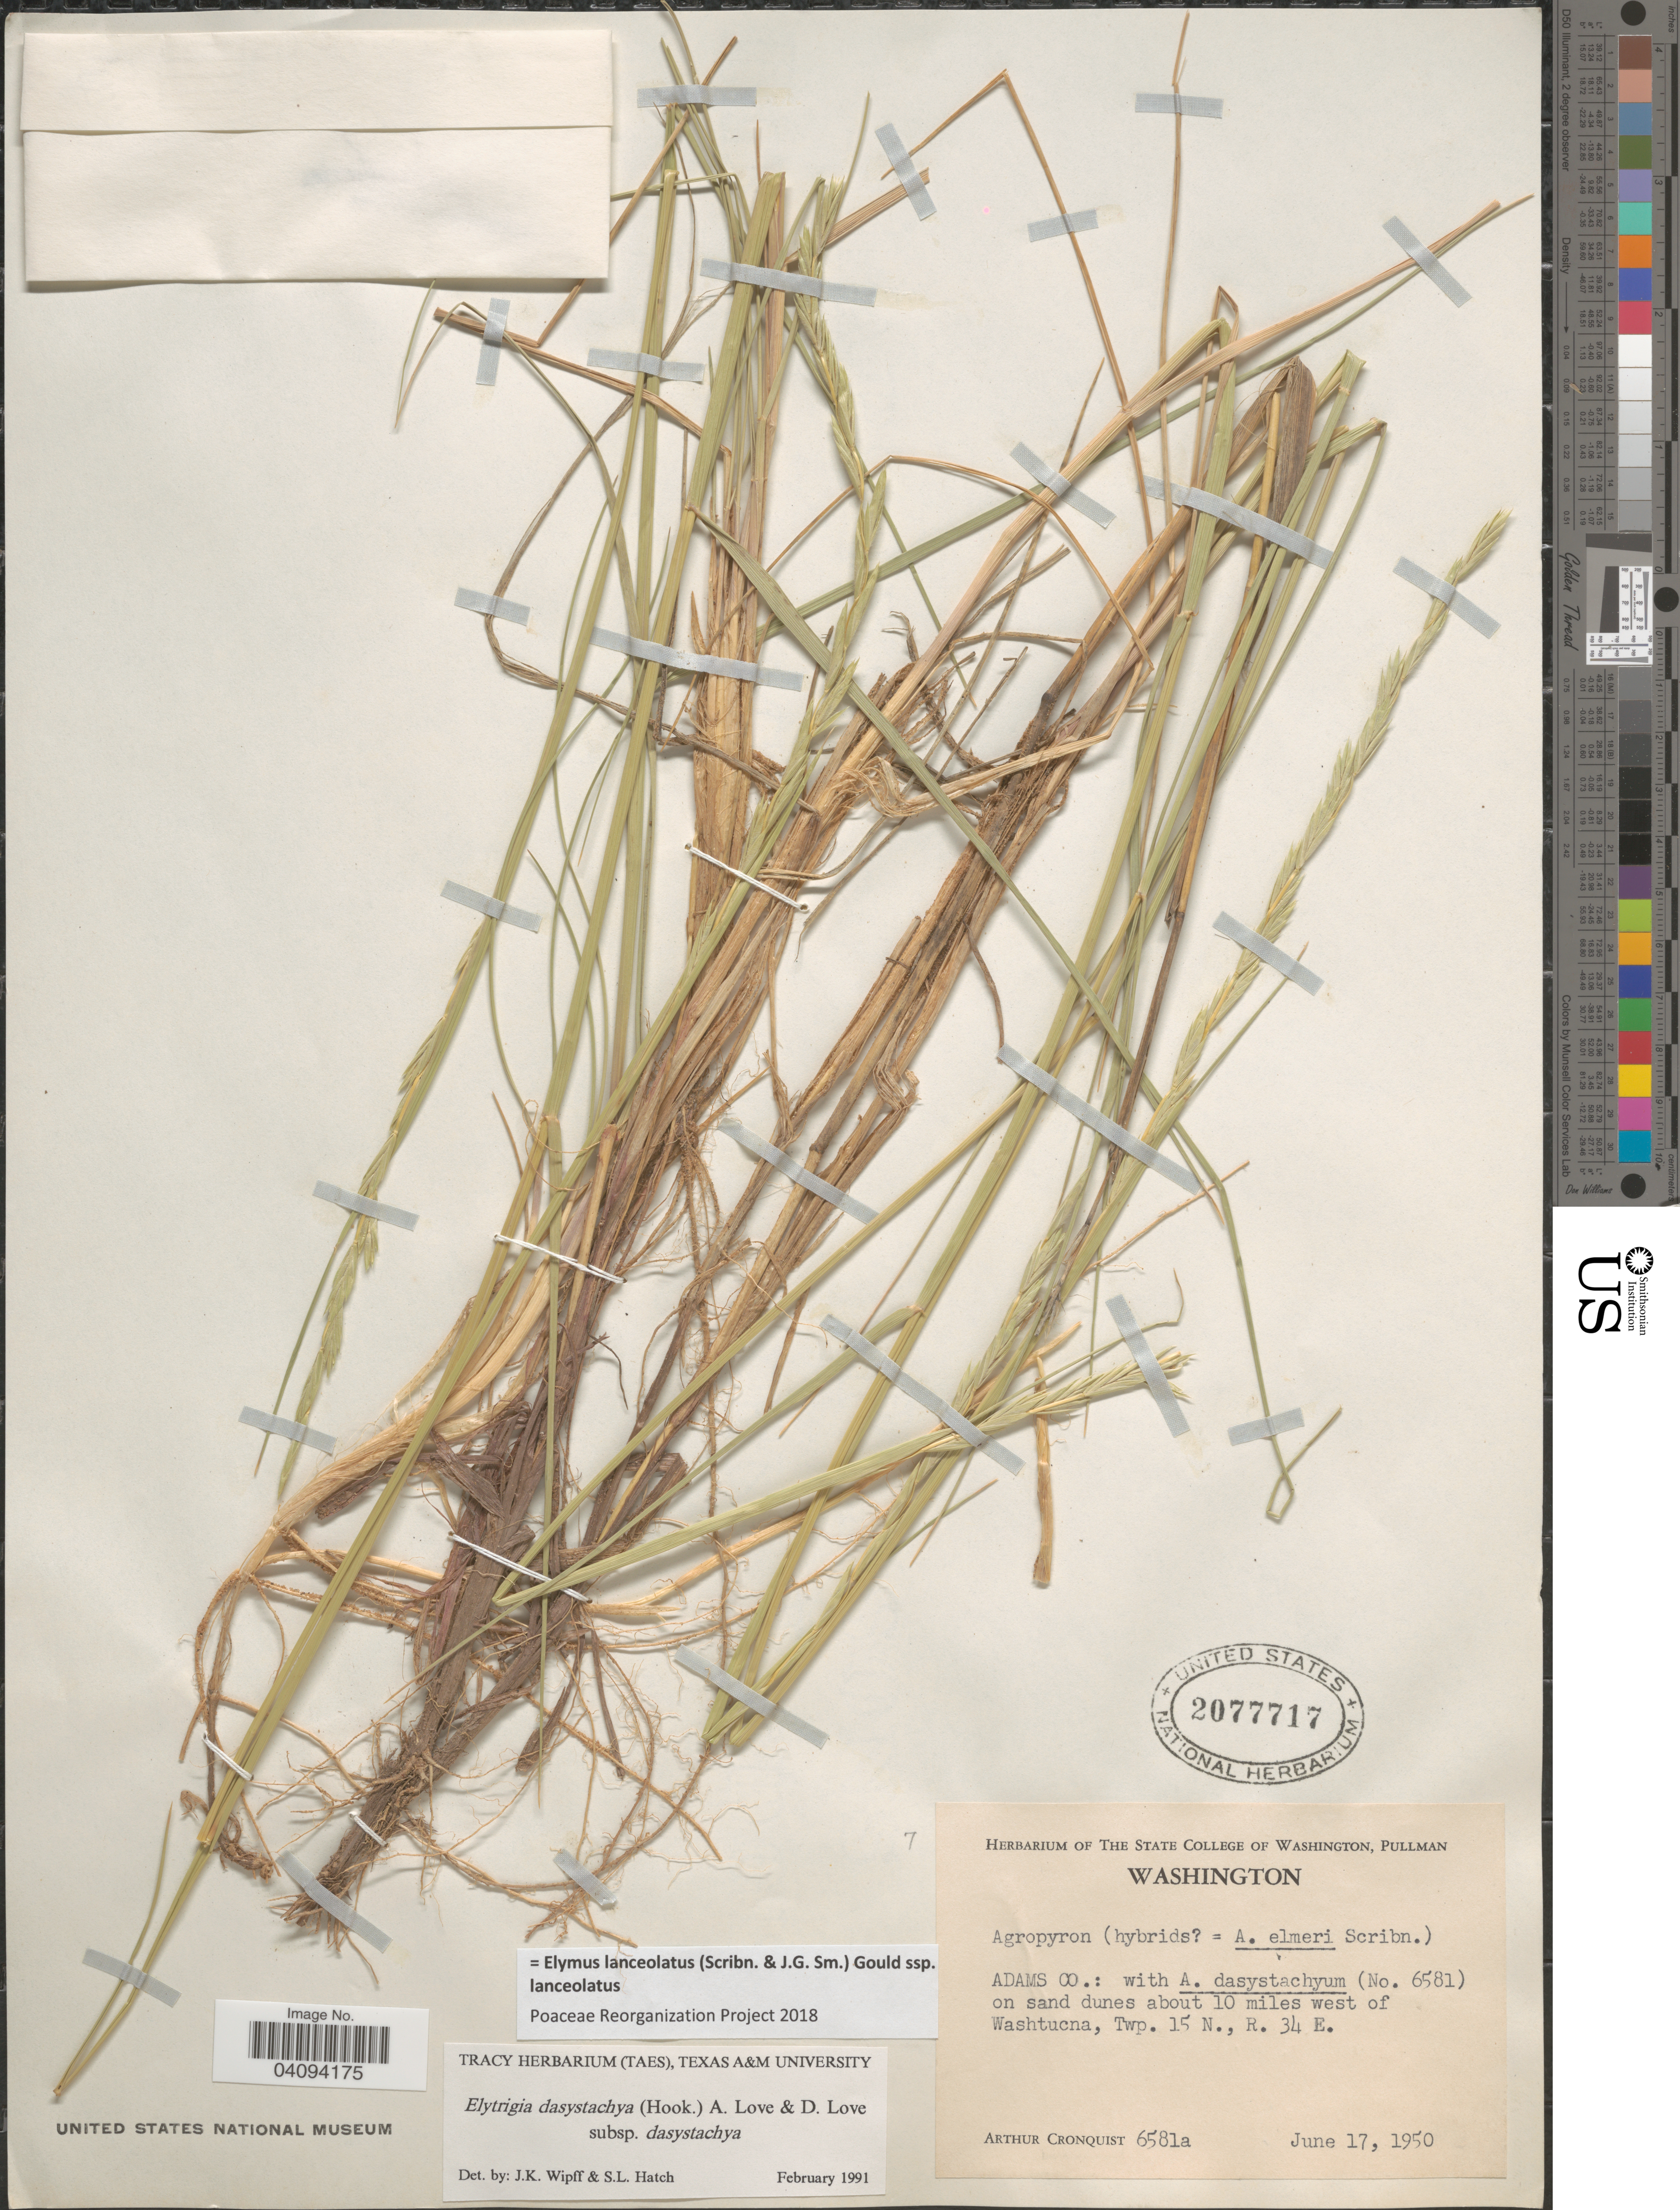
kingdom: Plantae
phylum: Tracheophyta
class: Liliopsida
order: Poales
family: Poaceae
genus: Elymus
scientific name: Elymus lanceolatus subsp. lanceolatus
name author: (Scribn. & J.G. Sm.) Gould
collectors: A. J. Cronquist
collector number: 6581a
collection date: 1950-06-17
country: United States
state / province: Washington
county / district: Adams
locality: Adams Co.: on sand dunes about 10 miles west of Washtuca, Twp. 15 N., R. 34 E.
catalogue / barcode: US 2077717